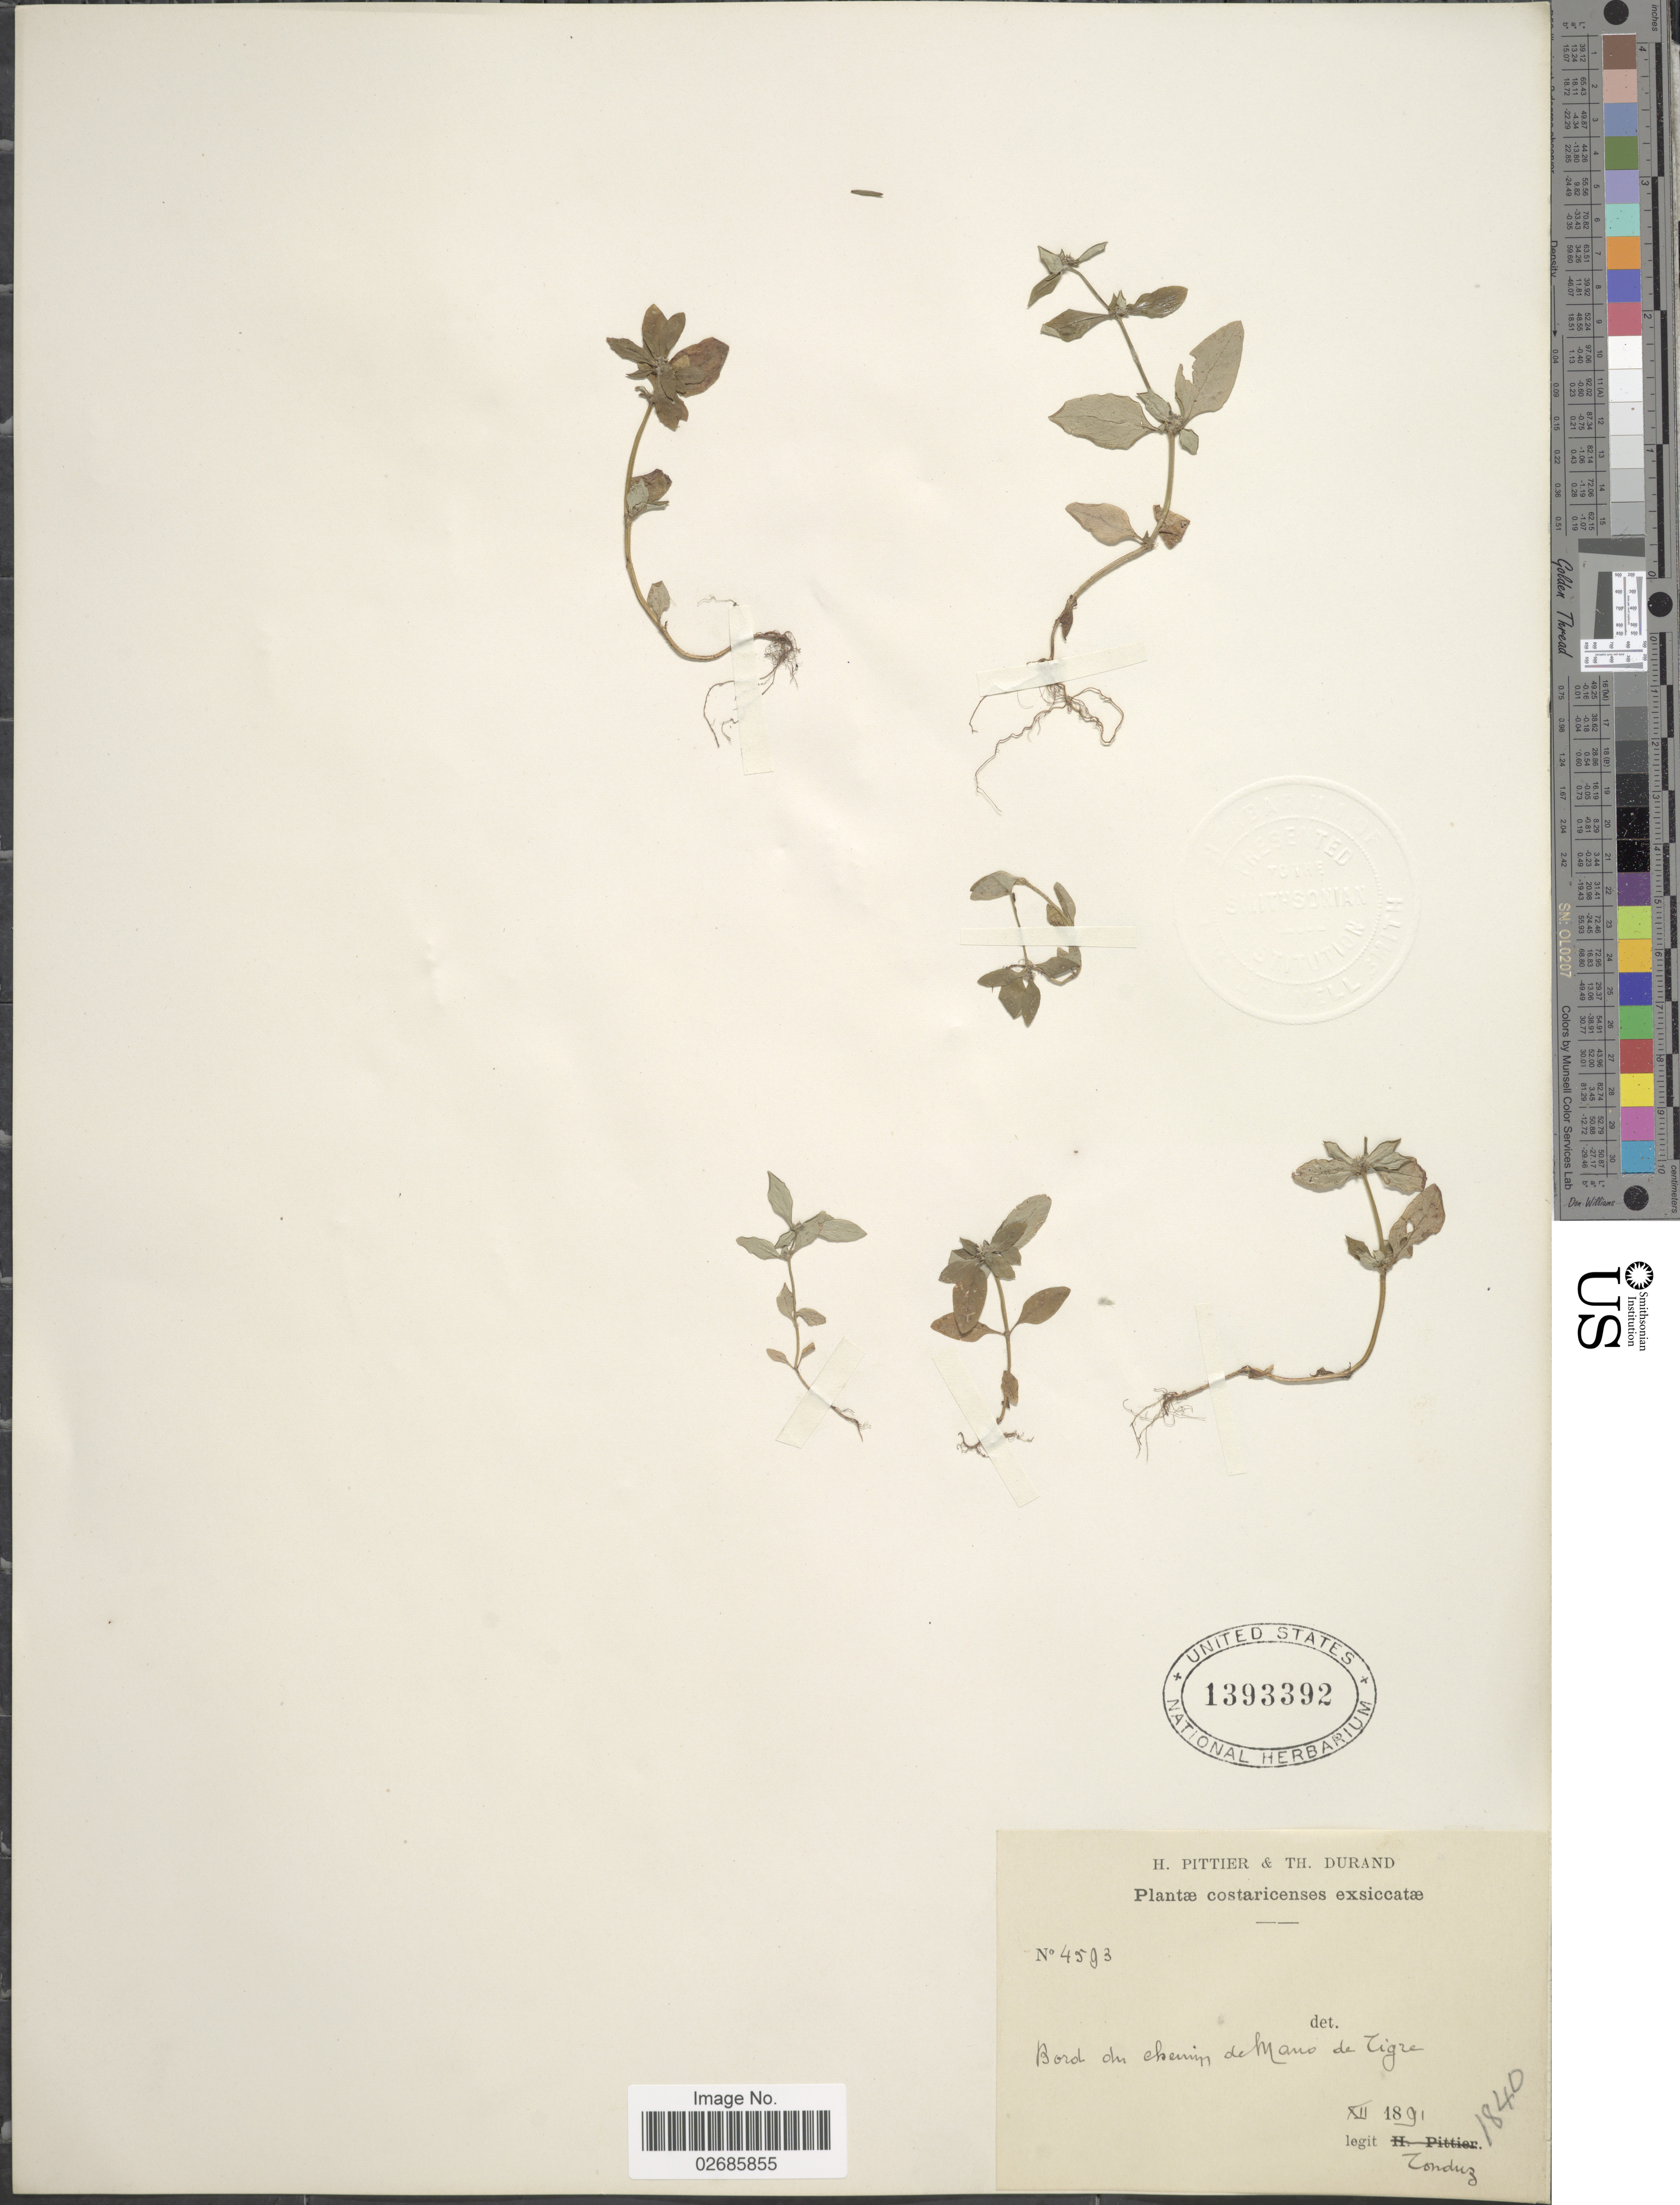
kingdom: Plantae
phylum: Tracheophyta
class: Magnoliopsida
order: Gentianales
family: Rubiaceae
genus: Borreria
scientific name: Borreria sp.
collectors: A. Tonduz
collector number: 4593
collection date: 1891-12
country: Costa Rica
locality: Bord du chemin de Mano de Tigre.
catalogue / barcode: US 1393392